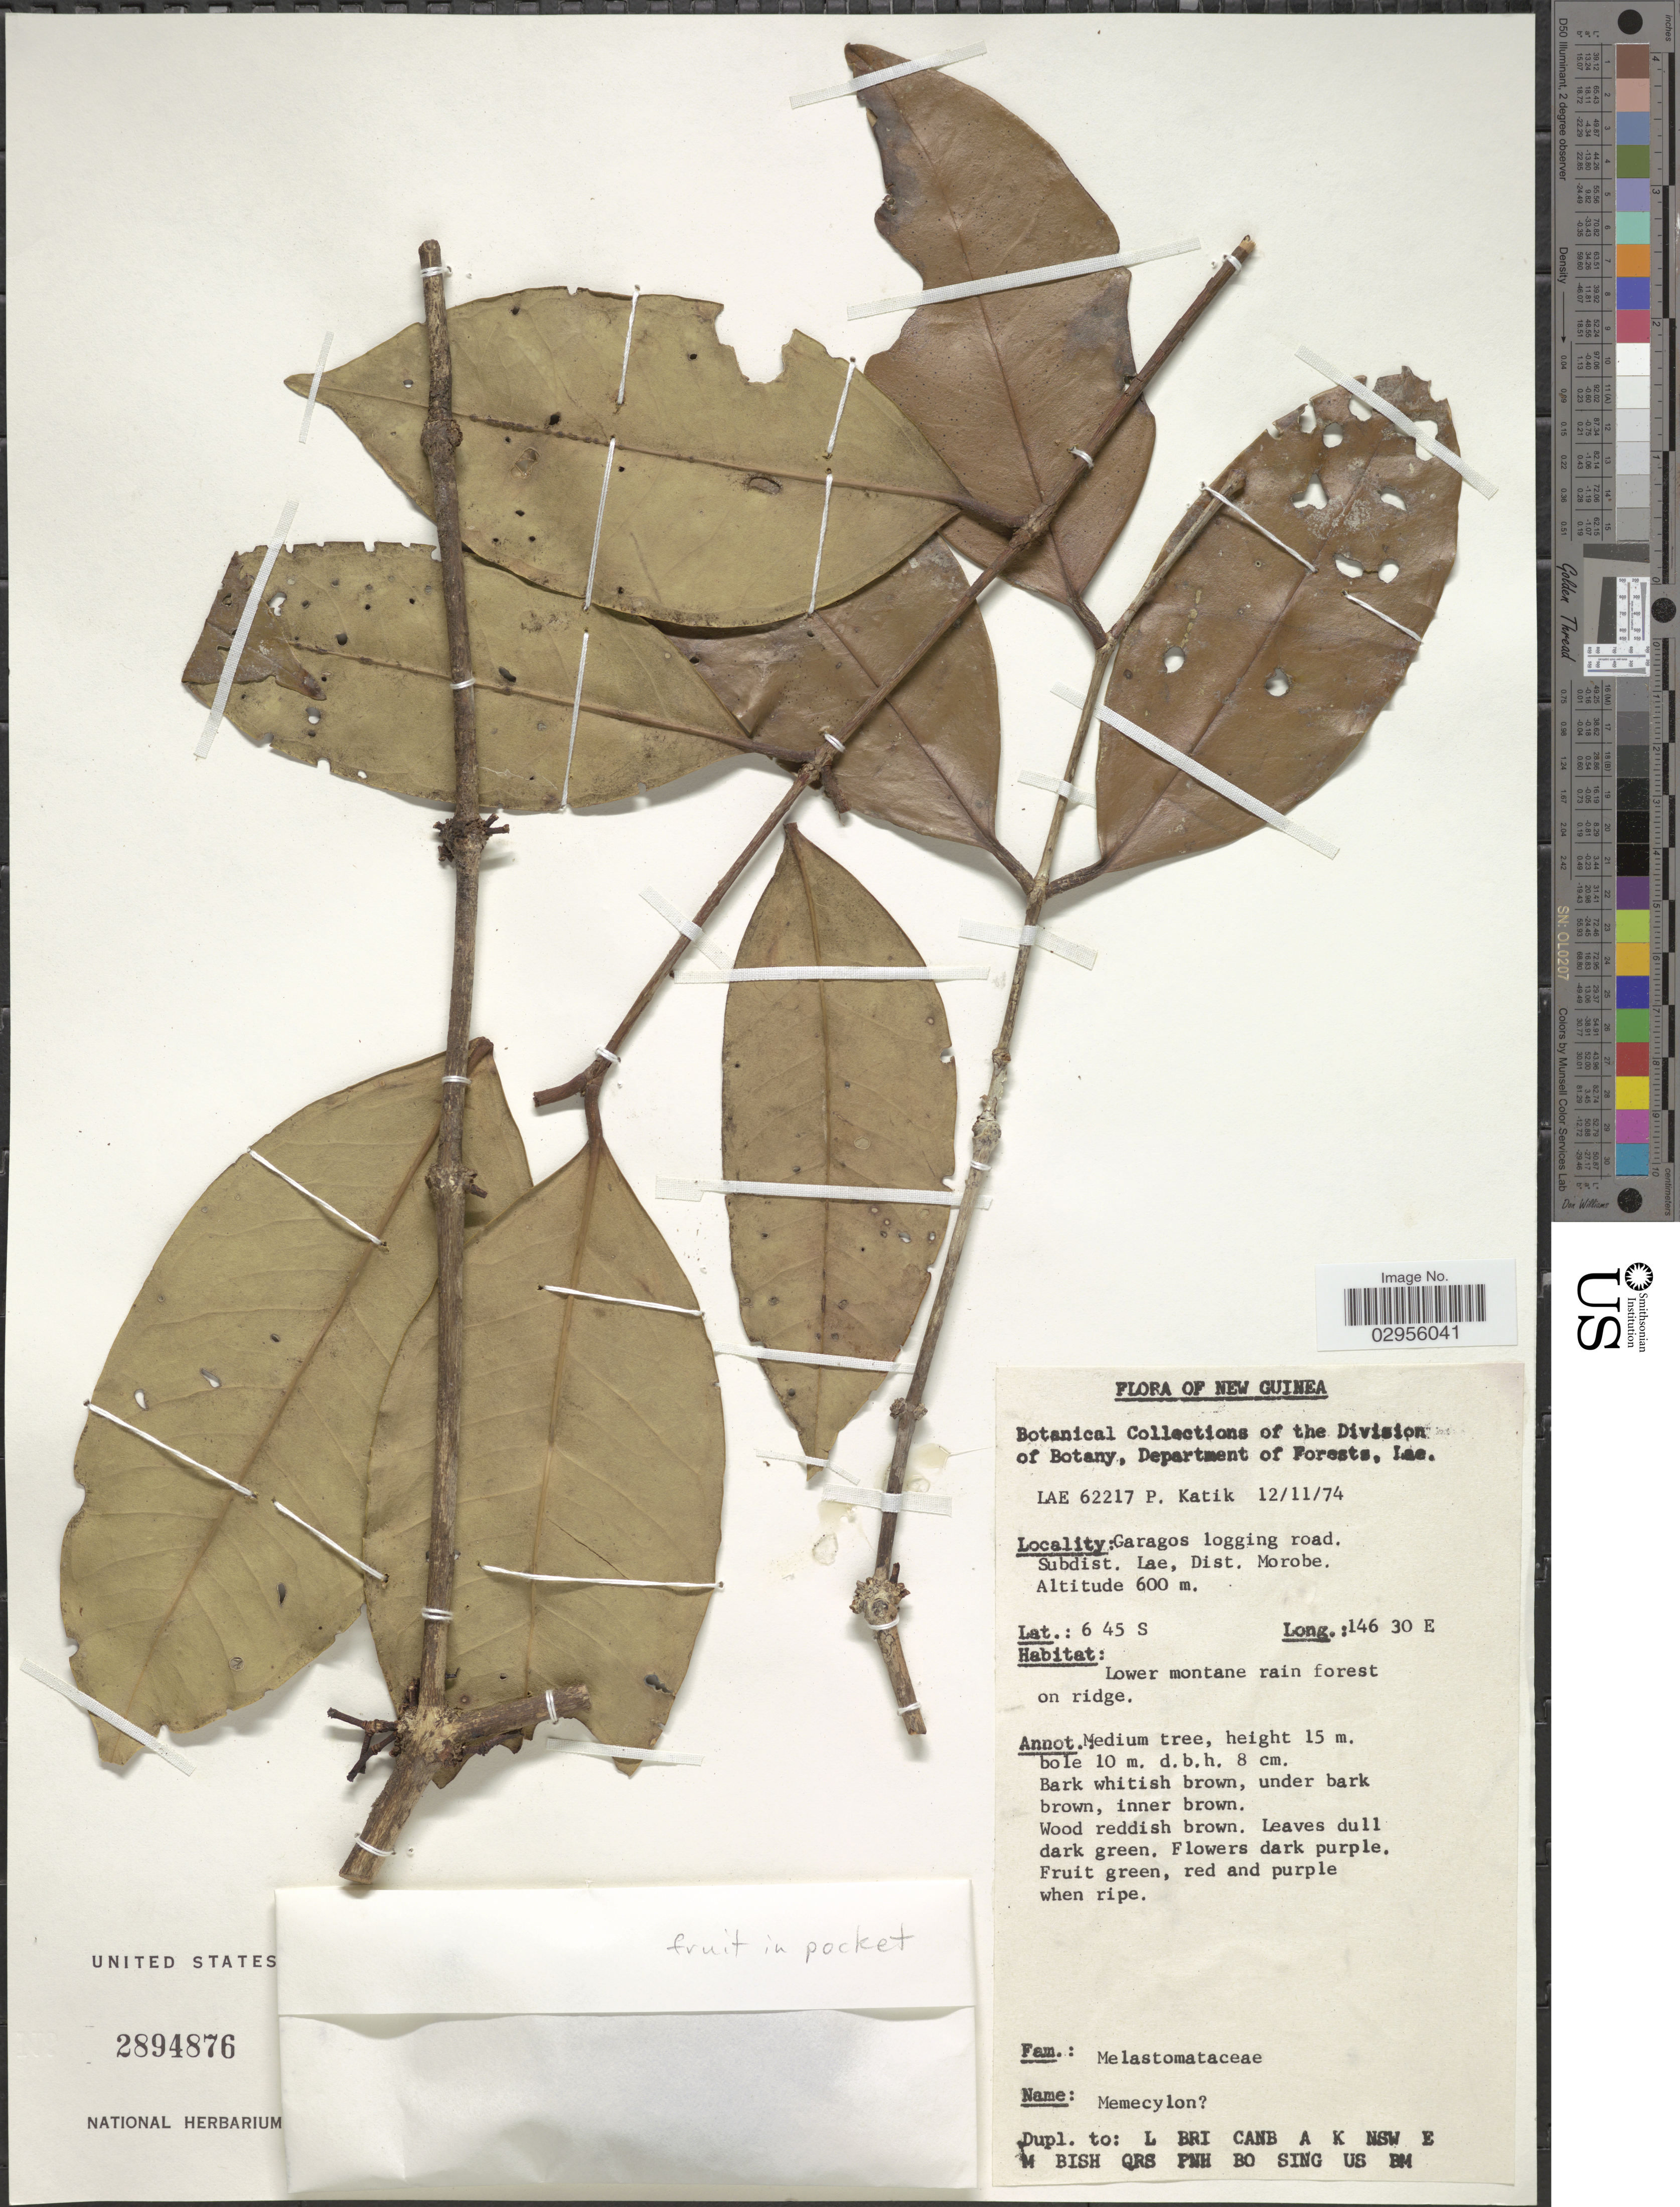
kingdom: Plantae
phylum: Tracheophyta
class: Magnoliopsida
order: Myrtales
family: Melastomataceae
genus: Memecylon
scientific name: Memecylon sp.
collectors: P. Katik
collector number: LAE 62217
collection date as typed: Transcribed d/m/y: 12/11/74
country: Papua New Guinea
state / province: Morobe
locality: New Guinea. Garagos logging road. Subdist. Lae, Dist. Morobe.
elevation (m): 600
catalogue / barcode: US 2894876